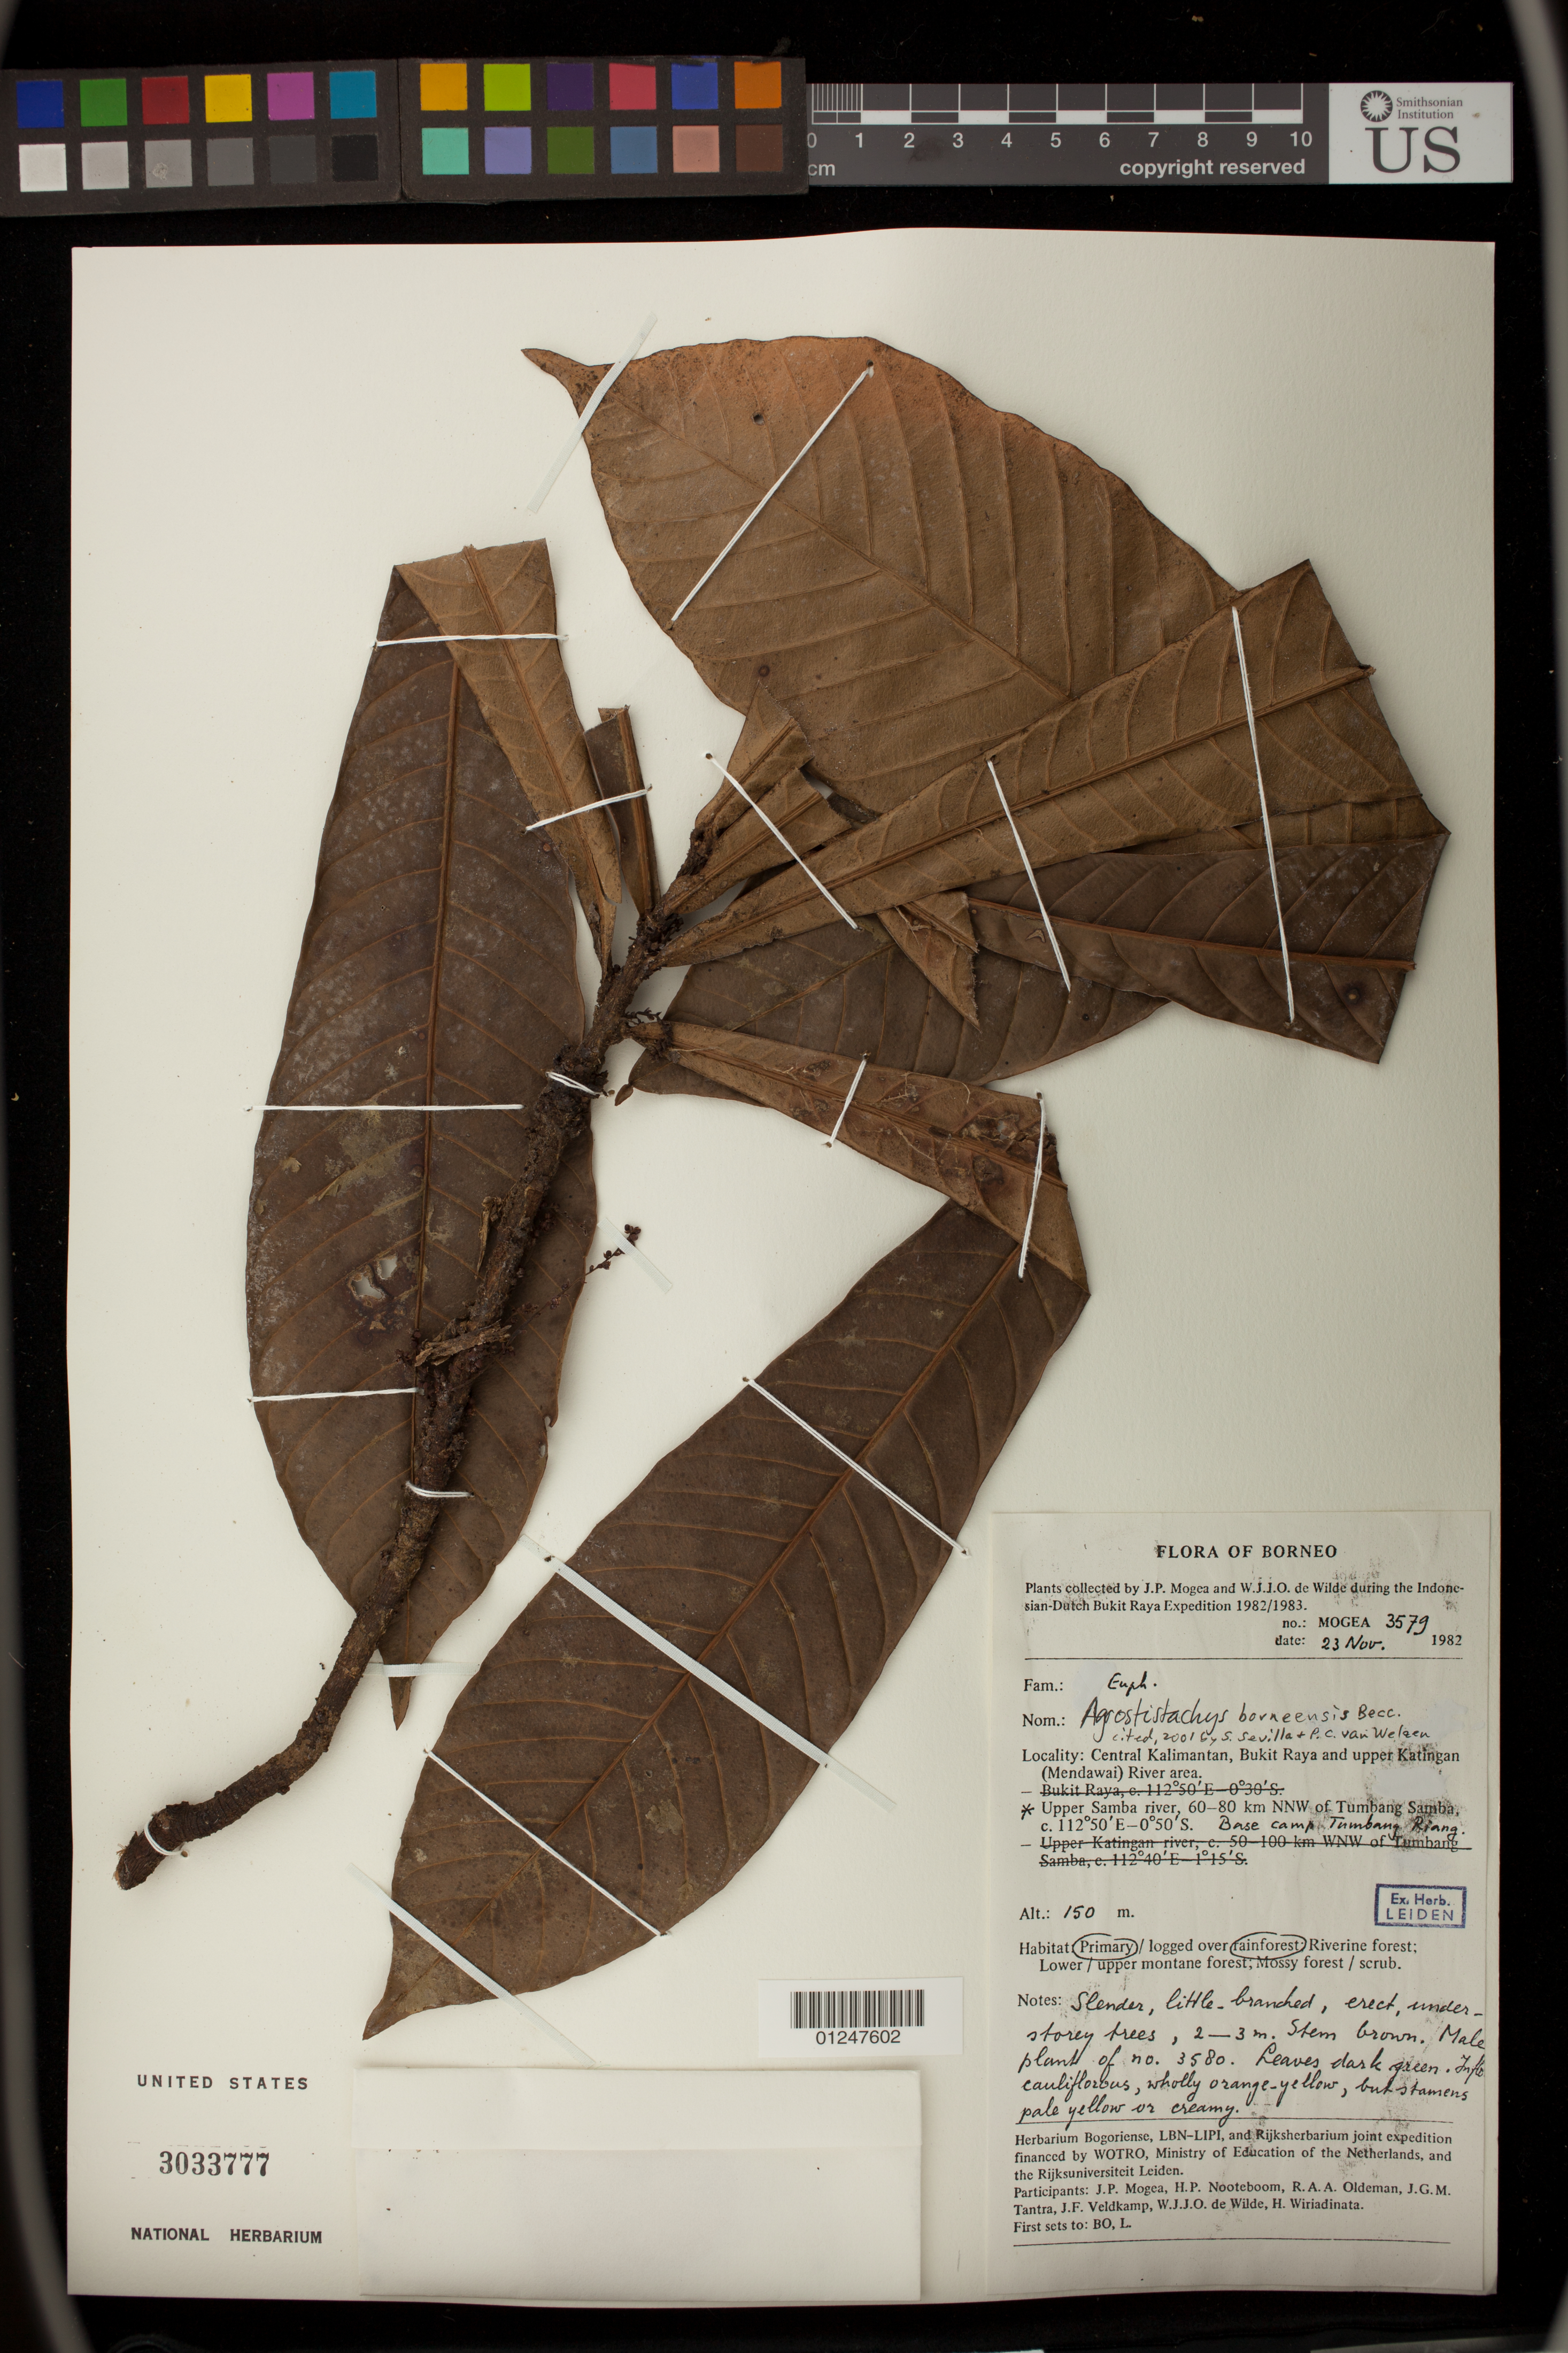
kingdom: Plantae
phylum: Tracheophyta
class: Magnoliopsida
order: Malpighiales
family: Euphorbiaceae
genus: Agrostistachys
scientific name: Agrostistachys borneensis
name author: Becc.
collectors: J. Mogea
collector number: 3579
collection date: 1982-11-23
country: Indonesia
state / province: Kalimantan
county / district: Kalimantan Tengah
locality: Bukit Raya and upper Katingan (Mendawai) River area.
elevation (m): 150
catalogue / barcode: US 3033777